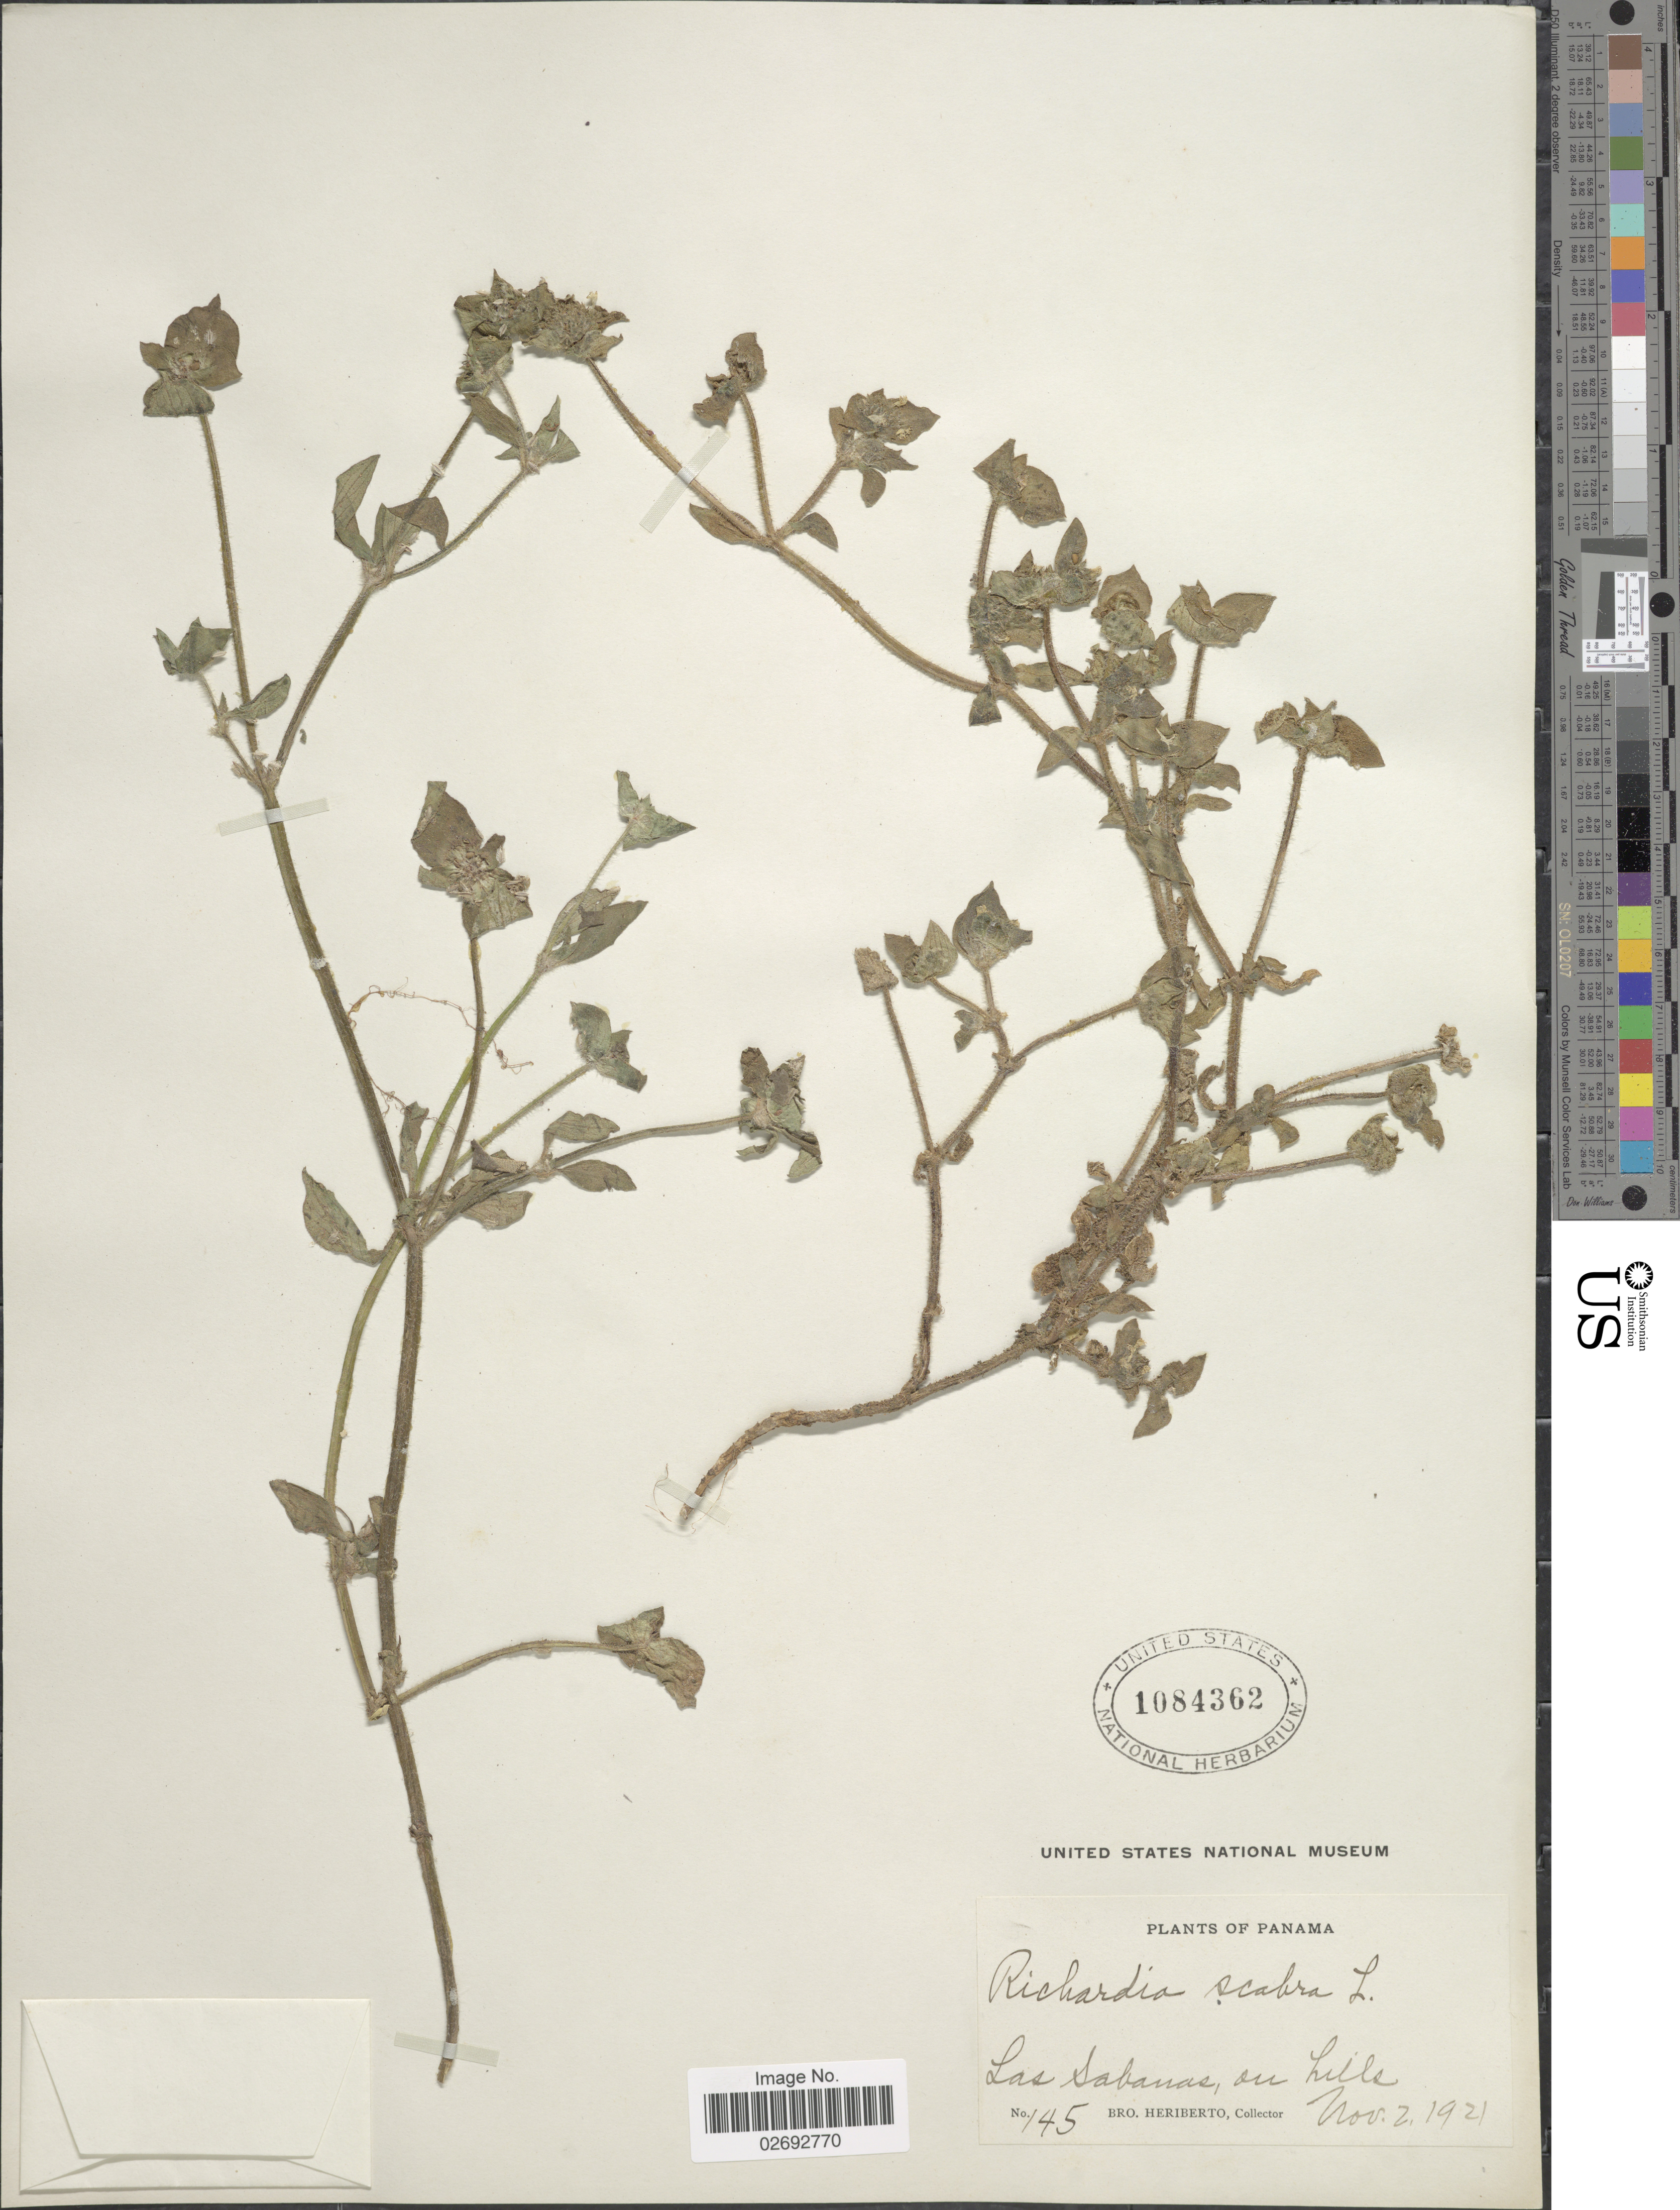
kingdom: Plantae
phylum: Tracheophyta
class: Magnoliopsida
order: Gentianales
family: Rubiaceae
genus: Richardia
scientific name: Richardia scabra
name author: L.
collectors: B. Heriberto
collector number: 145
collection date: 1921-11-02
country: Panama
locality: Las Sabanas, on hills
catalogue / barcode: US 1084362